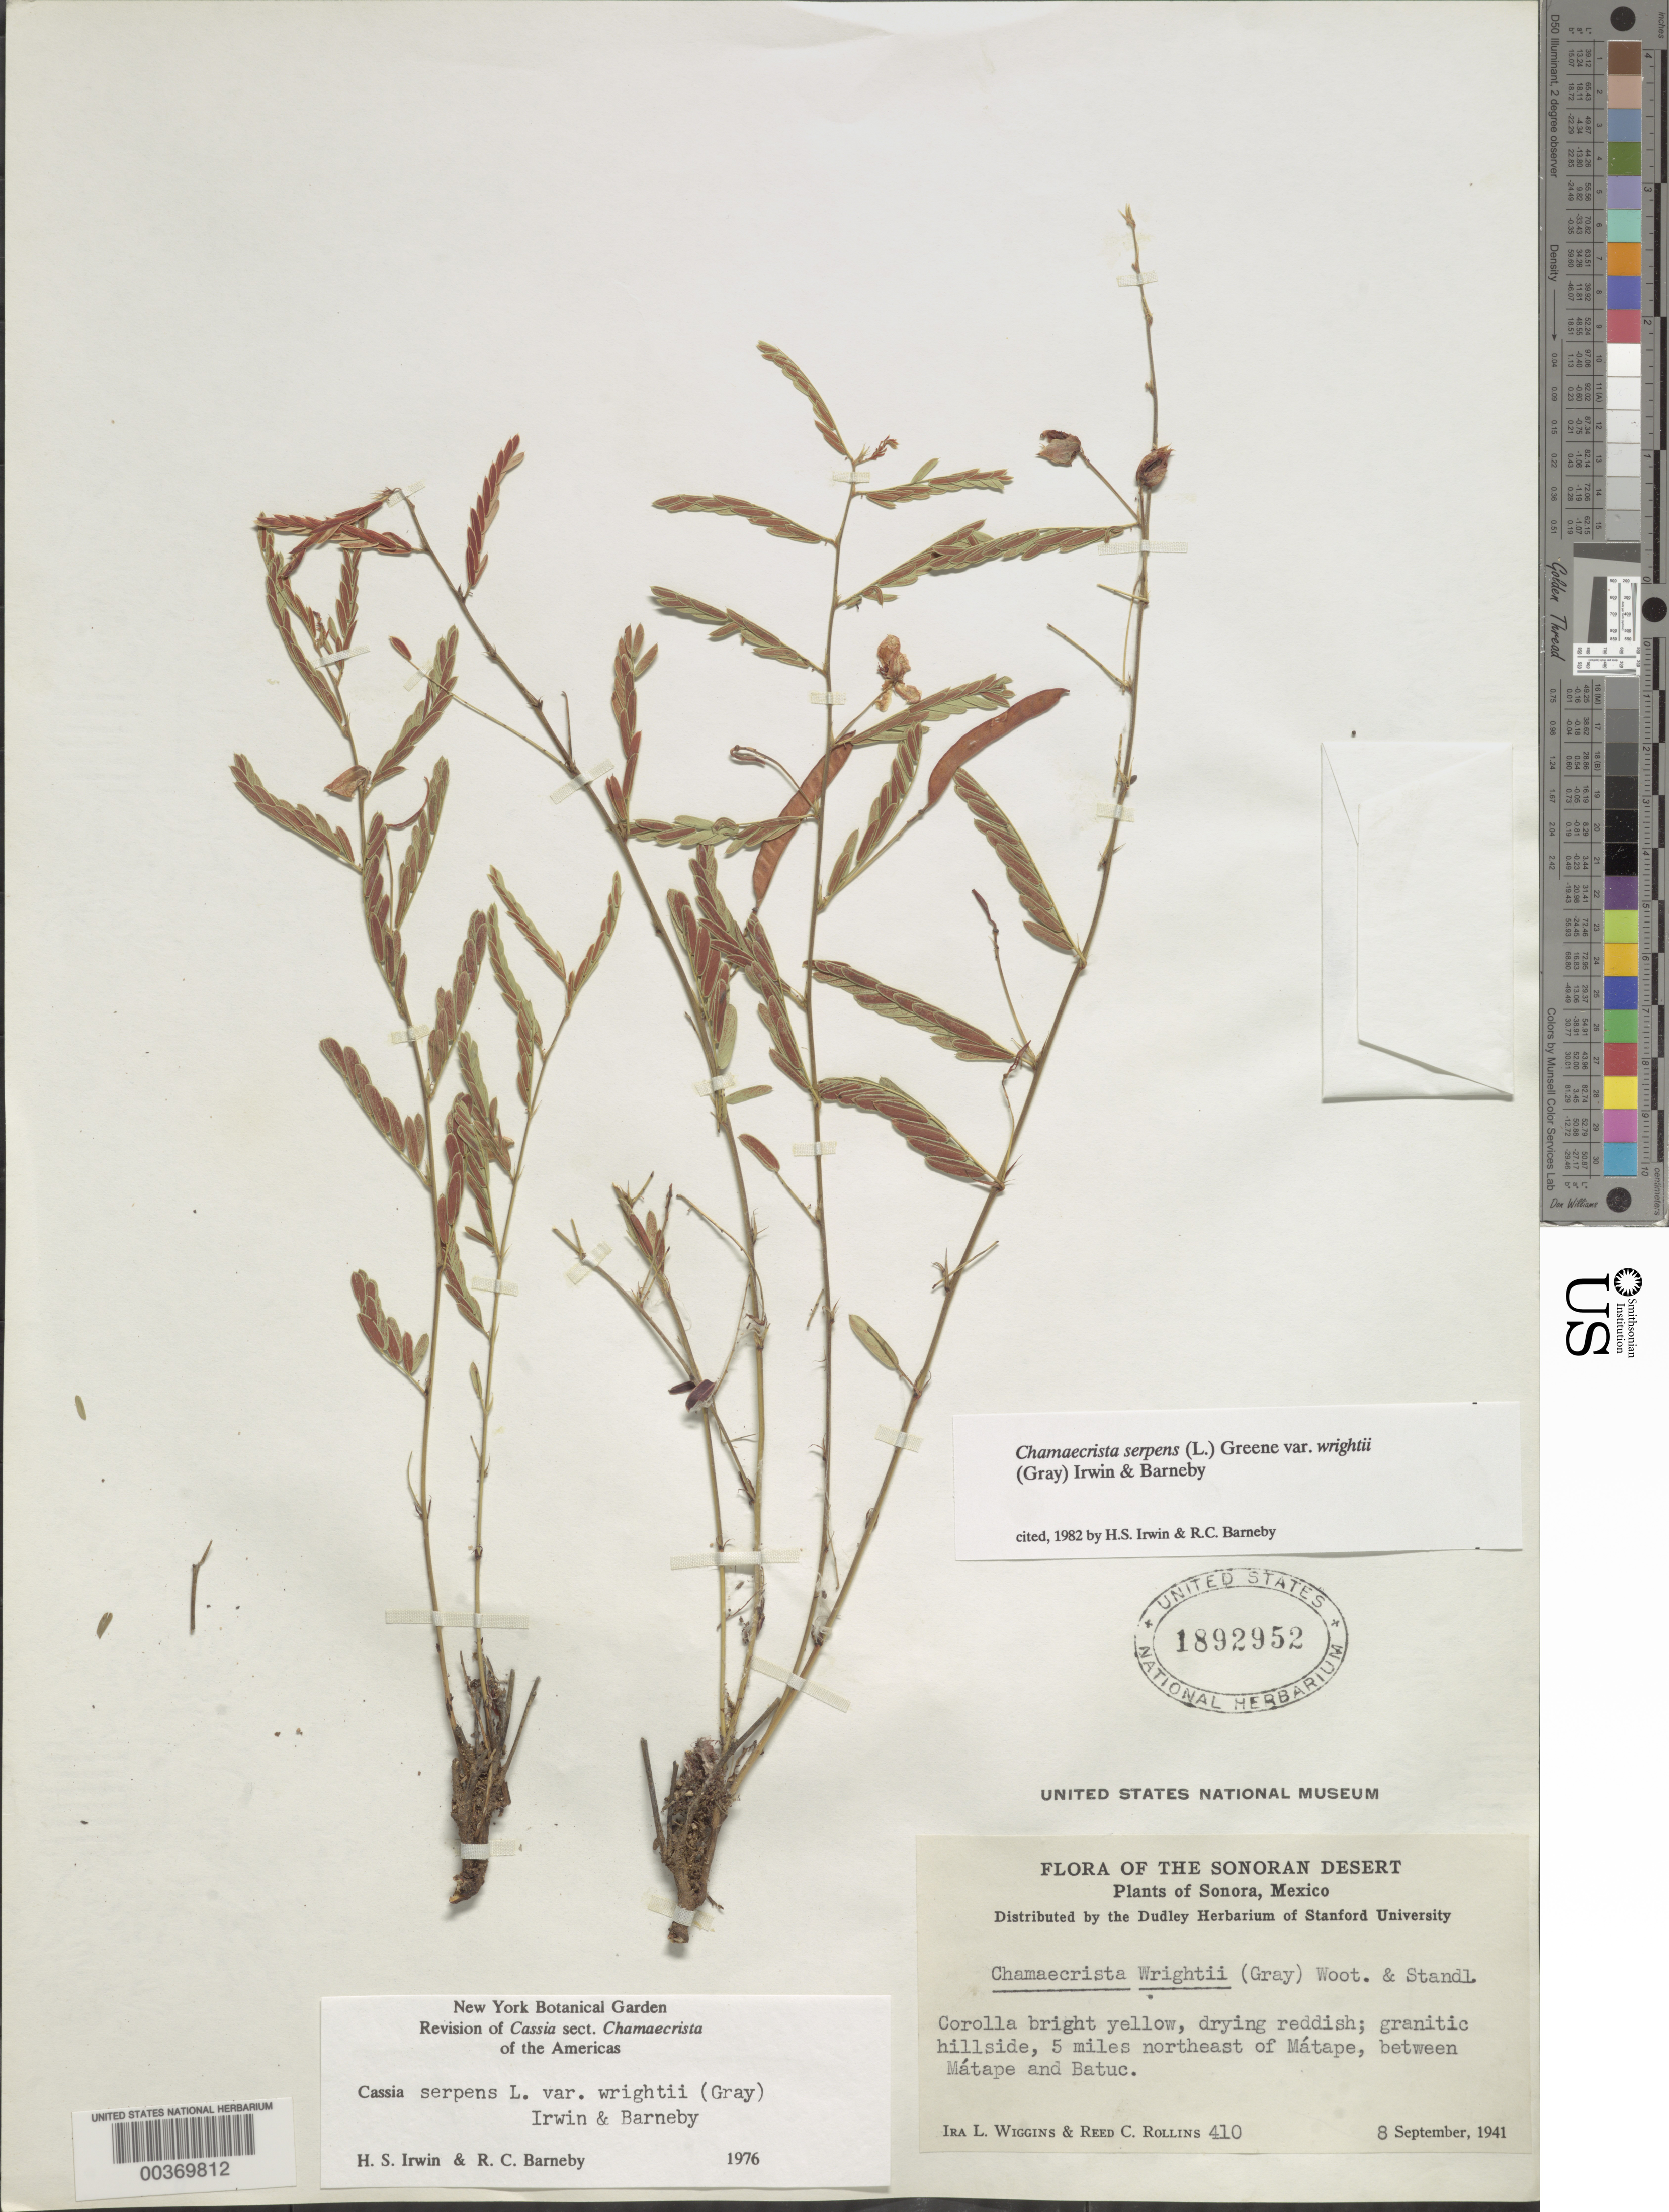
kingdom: Plantae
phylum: Tracheophyta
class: Magnoliopsida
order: Fabales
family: Fabaceae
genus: Chamaecrista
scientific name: Chamaecrista serpens var. wrightii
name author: (A. Gray) H.S. Irwin & Barneby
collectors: I. L. Wiggins & R. C. Rollins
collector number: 410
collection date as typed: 08 Sep 1941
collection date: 1941-09-08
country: Mexico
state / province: Sonora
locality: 5 mi NE of Matape, between Matape and Batuc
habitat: Granitic hillside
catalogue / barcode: US 1892952